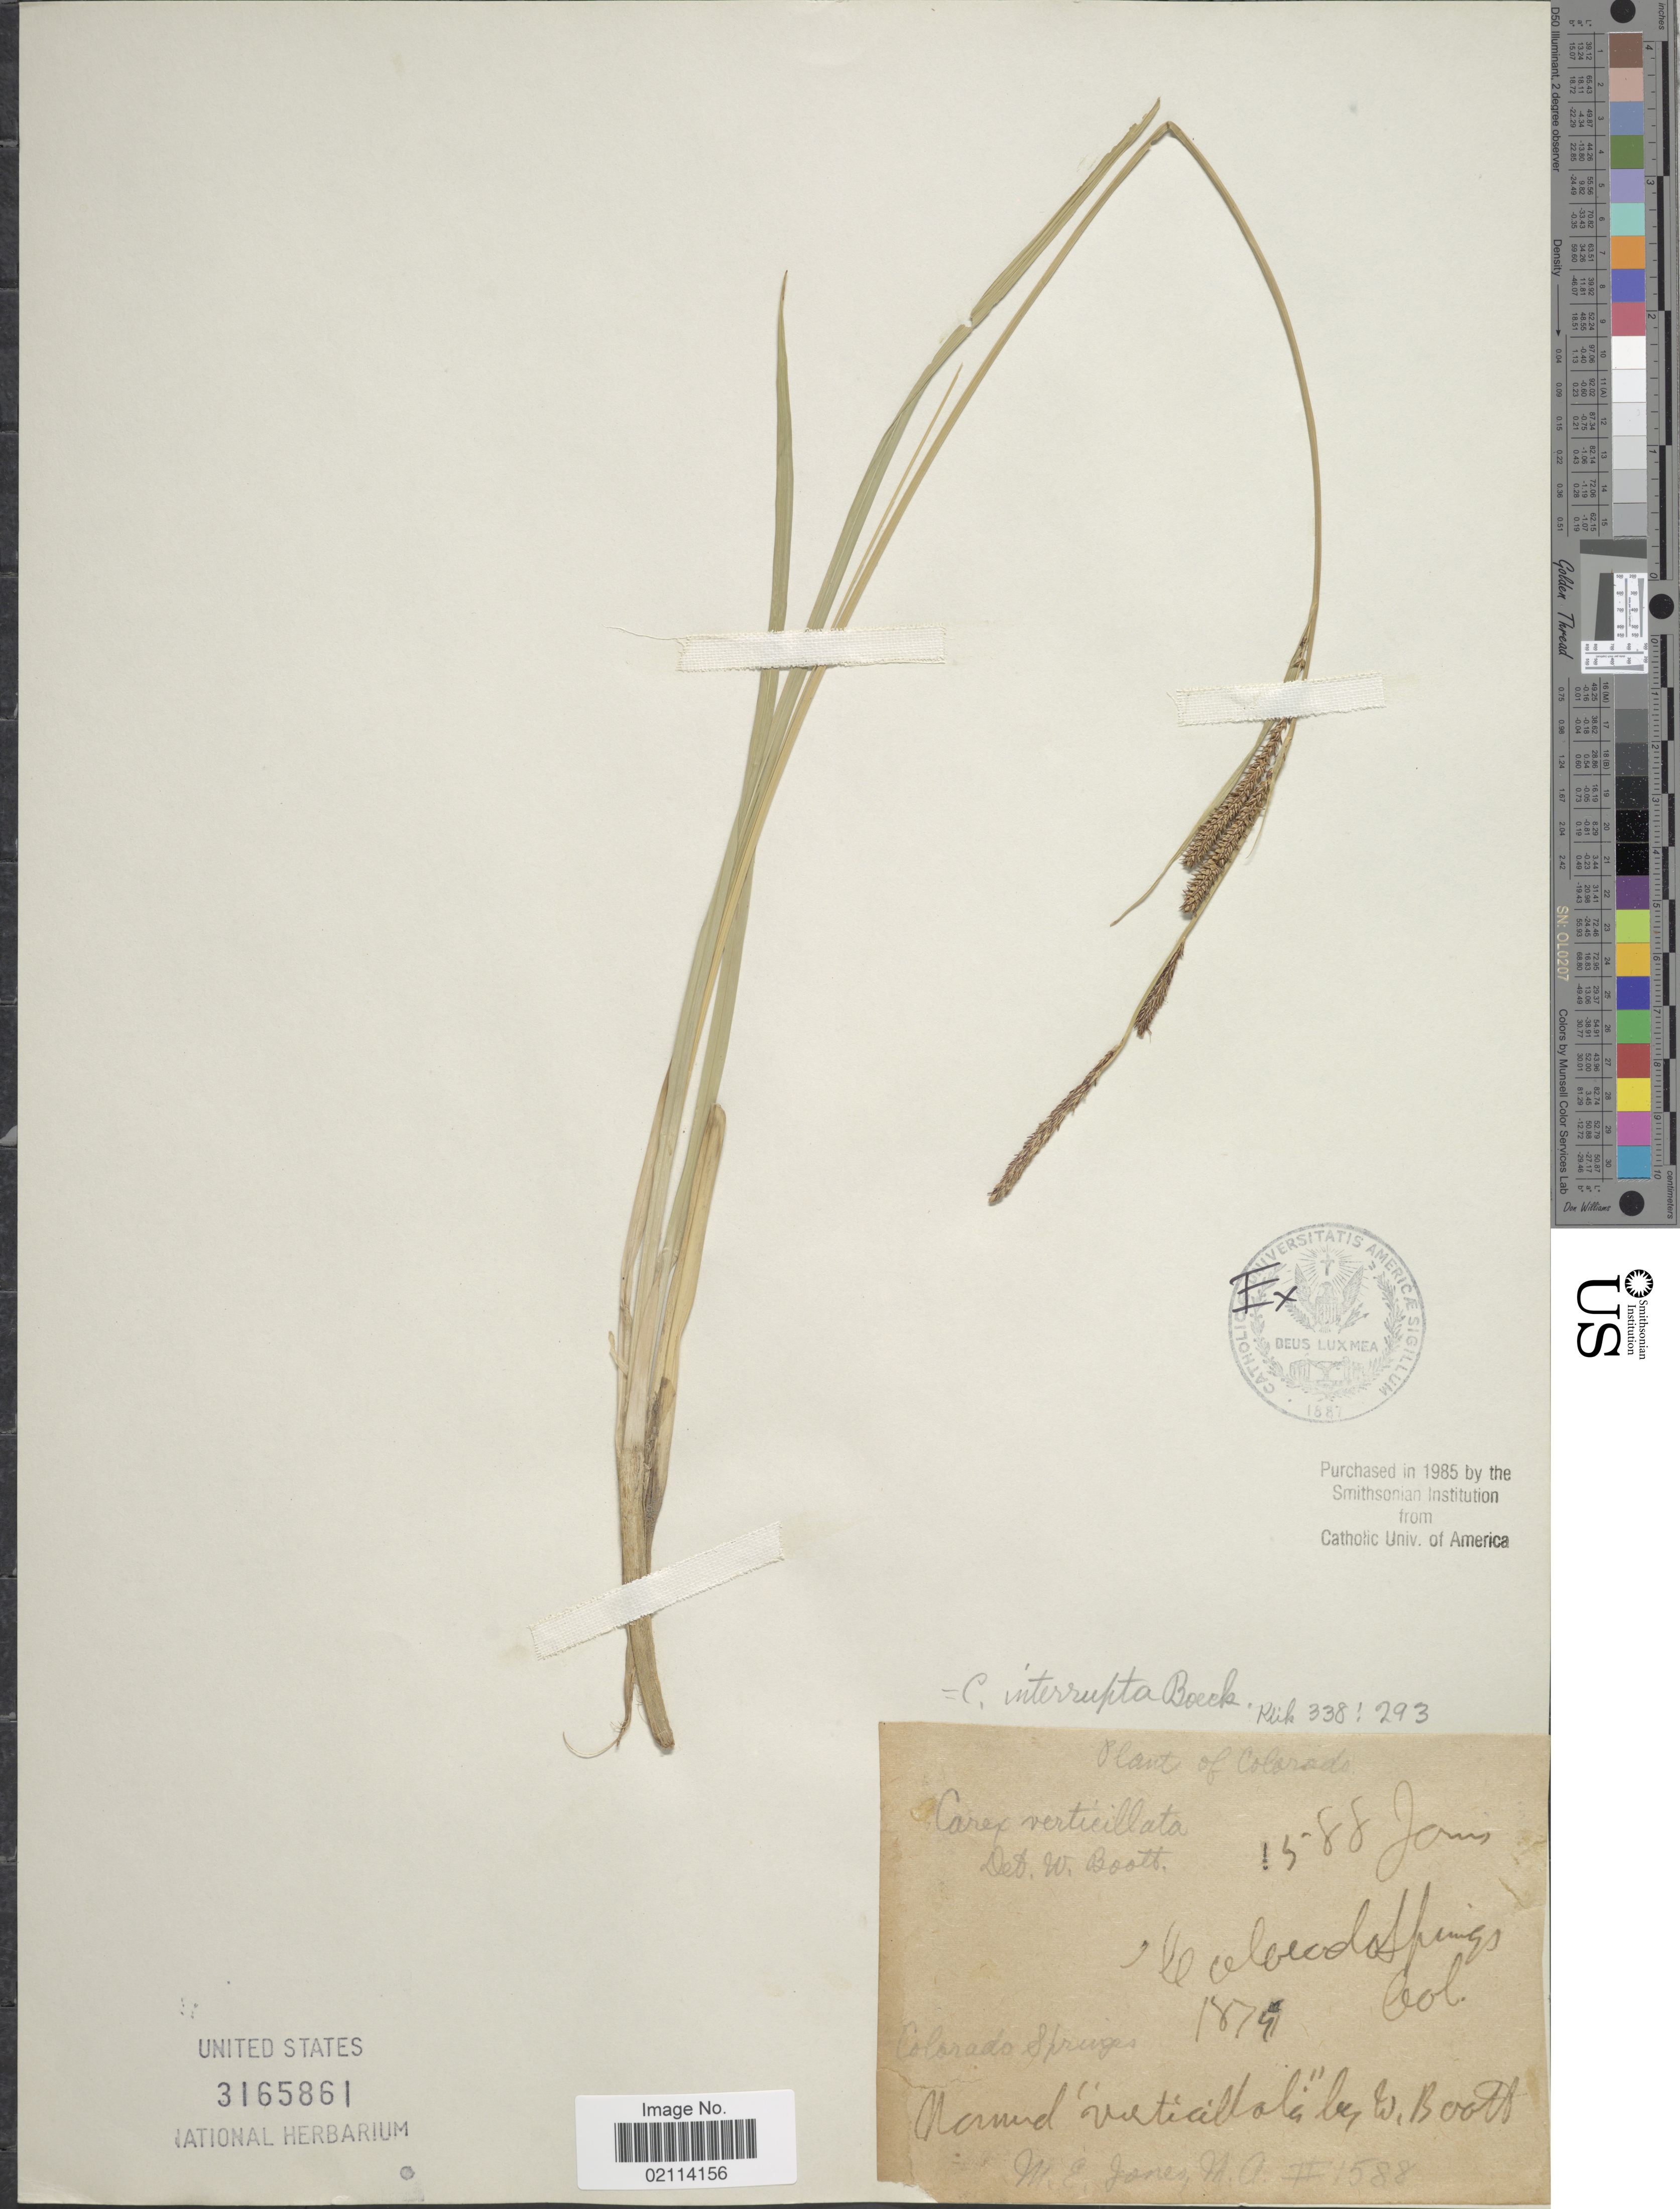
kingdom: Plantae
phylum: Tracheophyta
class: Liliopsida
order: Poales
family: Cyperaceae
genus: Carex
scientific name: Carex interrupta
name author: Boeckeler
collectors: M. E. Jones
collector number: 1588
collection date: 1874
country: United States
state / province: Colorado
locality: Colorado Springs.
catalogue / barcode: US 3165861